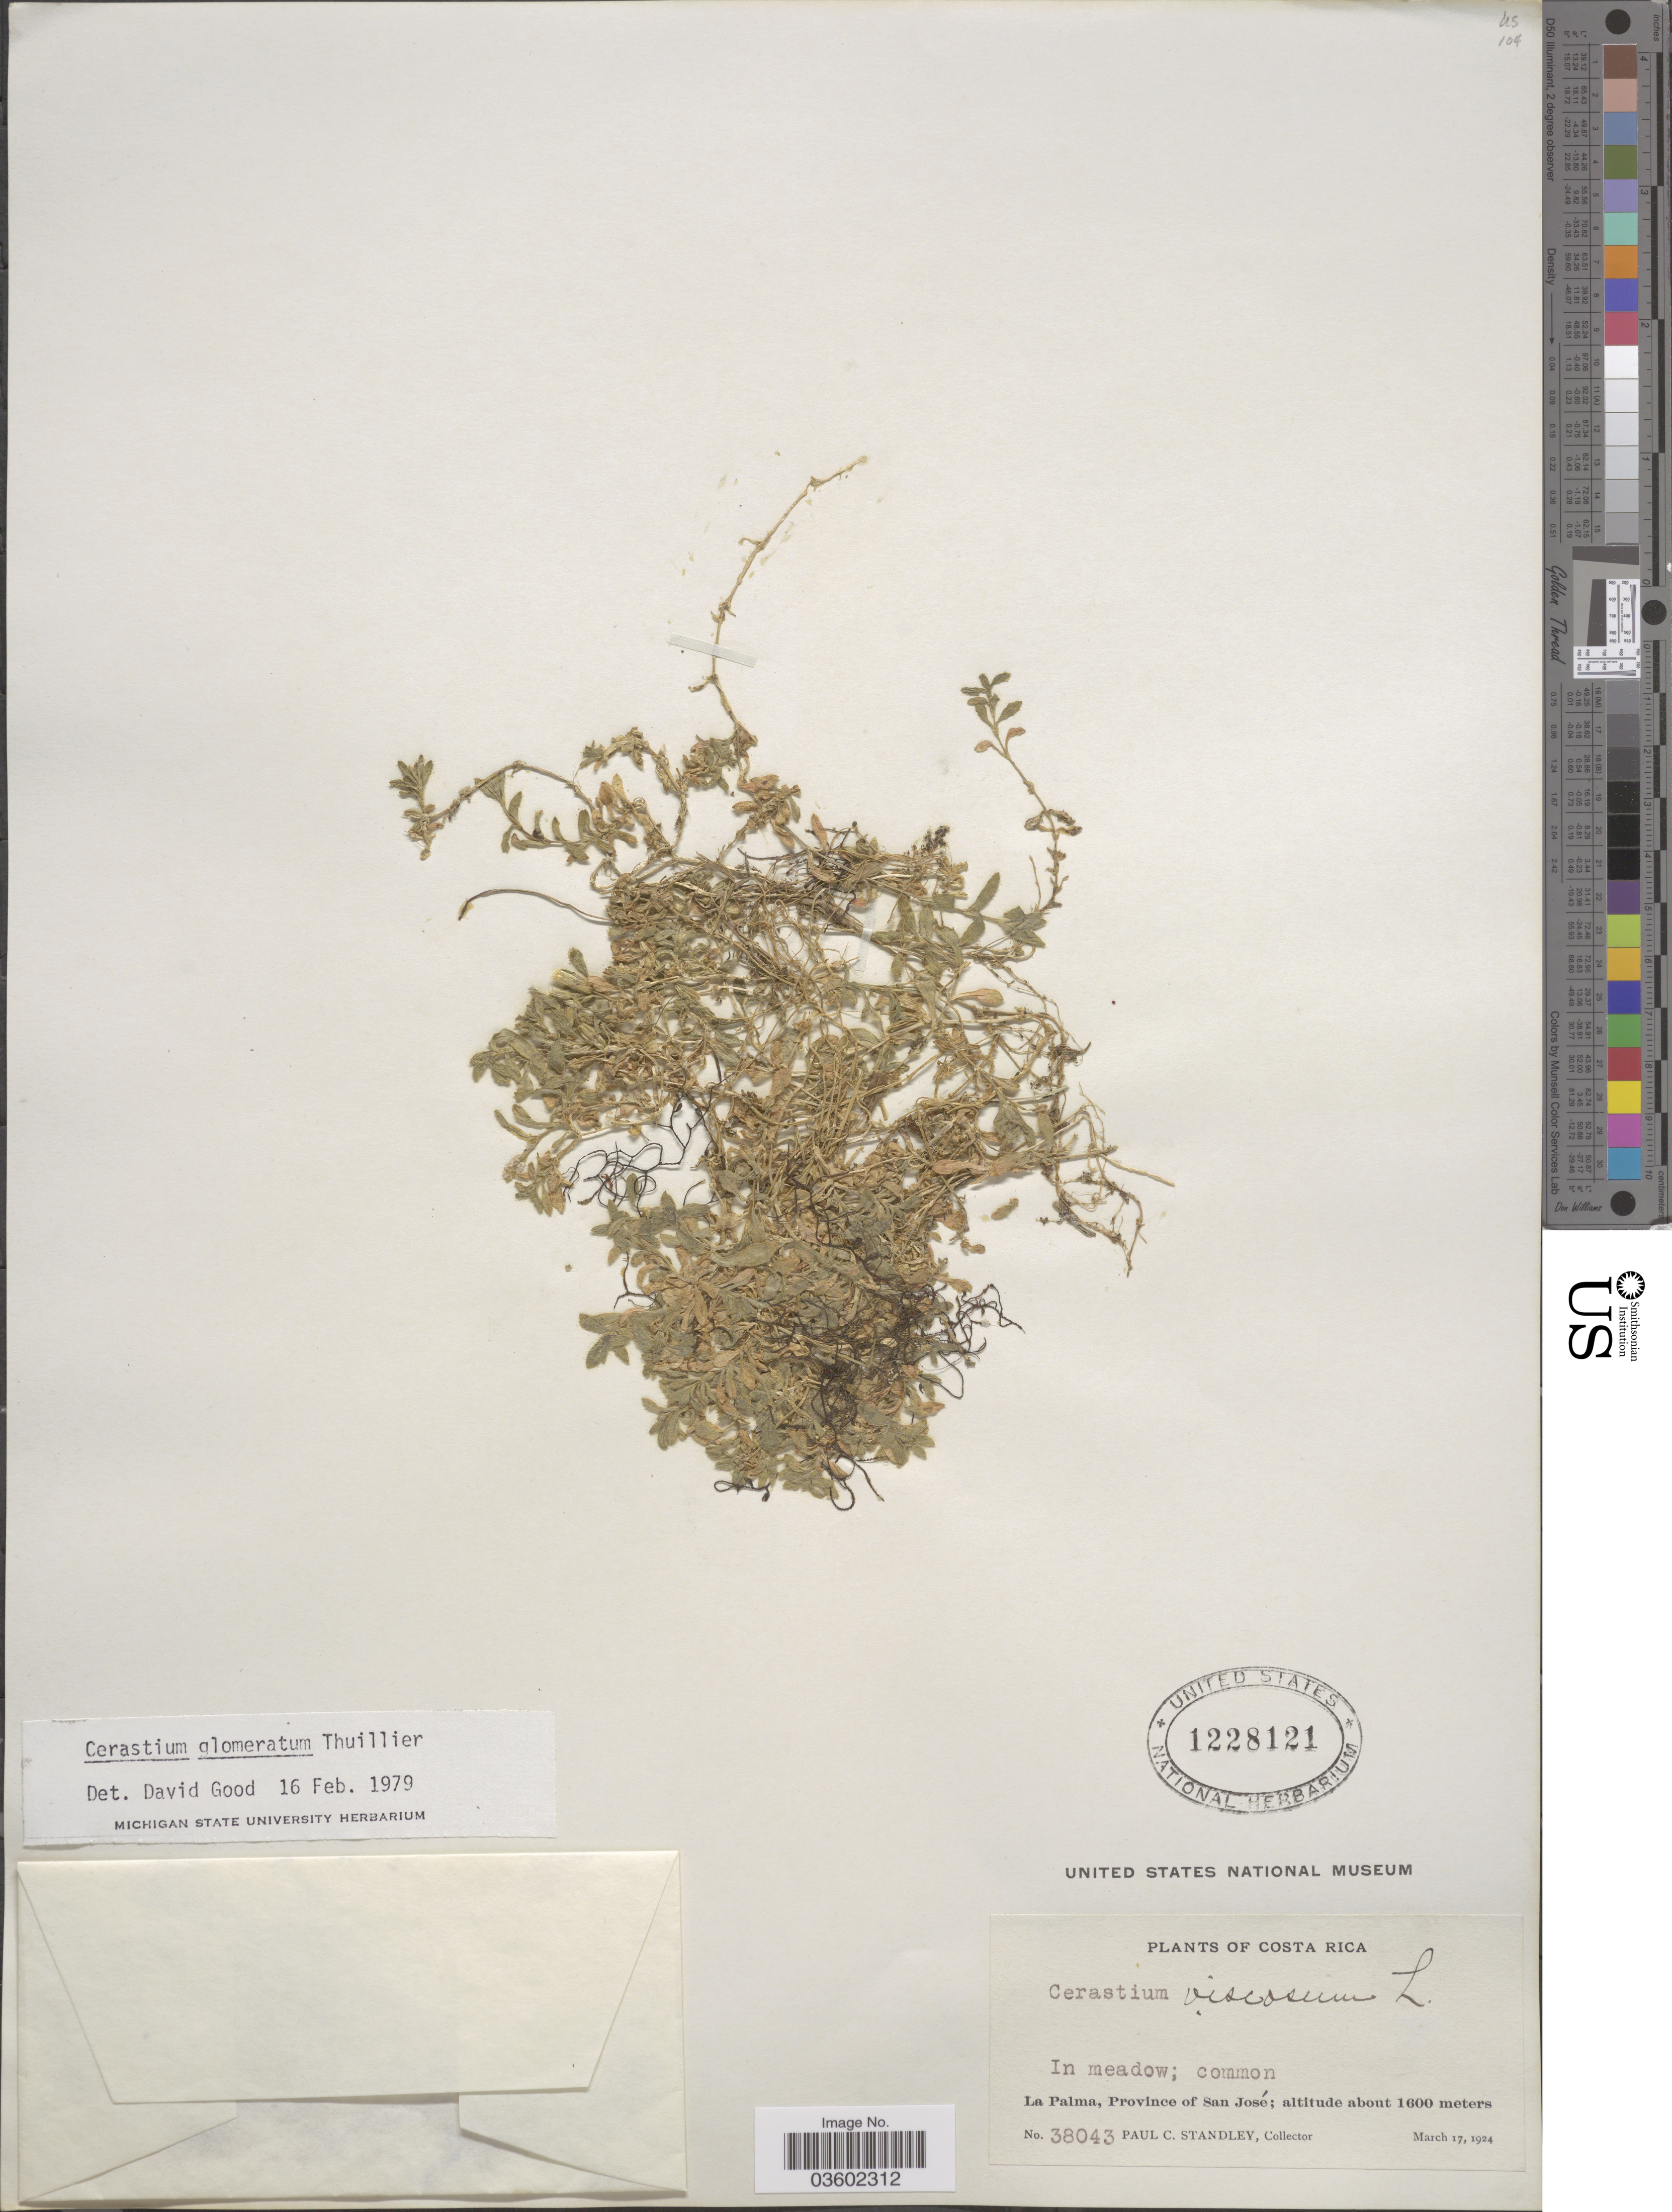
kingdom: Plantae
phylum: Tracheophyta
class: Magnoliopsida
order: Caryophyllales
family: Caryophyllaceae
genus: Cerastium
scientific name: Cerastium glomeratum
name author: Thuill.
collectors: P. C. Standley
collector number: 38043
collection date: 1924-03-17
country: Costa Rica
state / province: San José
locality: La Palma.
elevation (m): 1600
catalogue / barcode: US 1228121